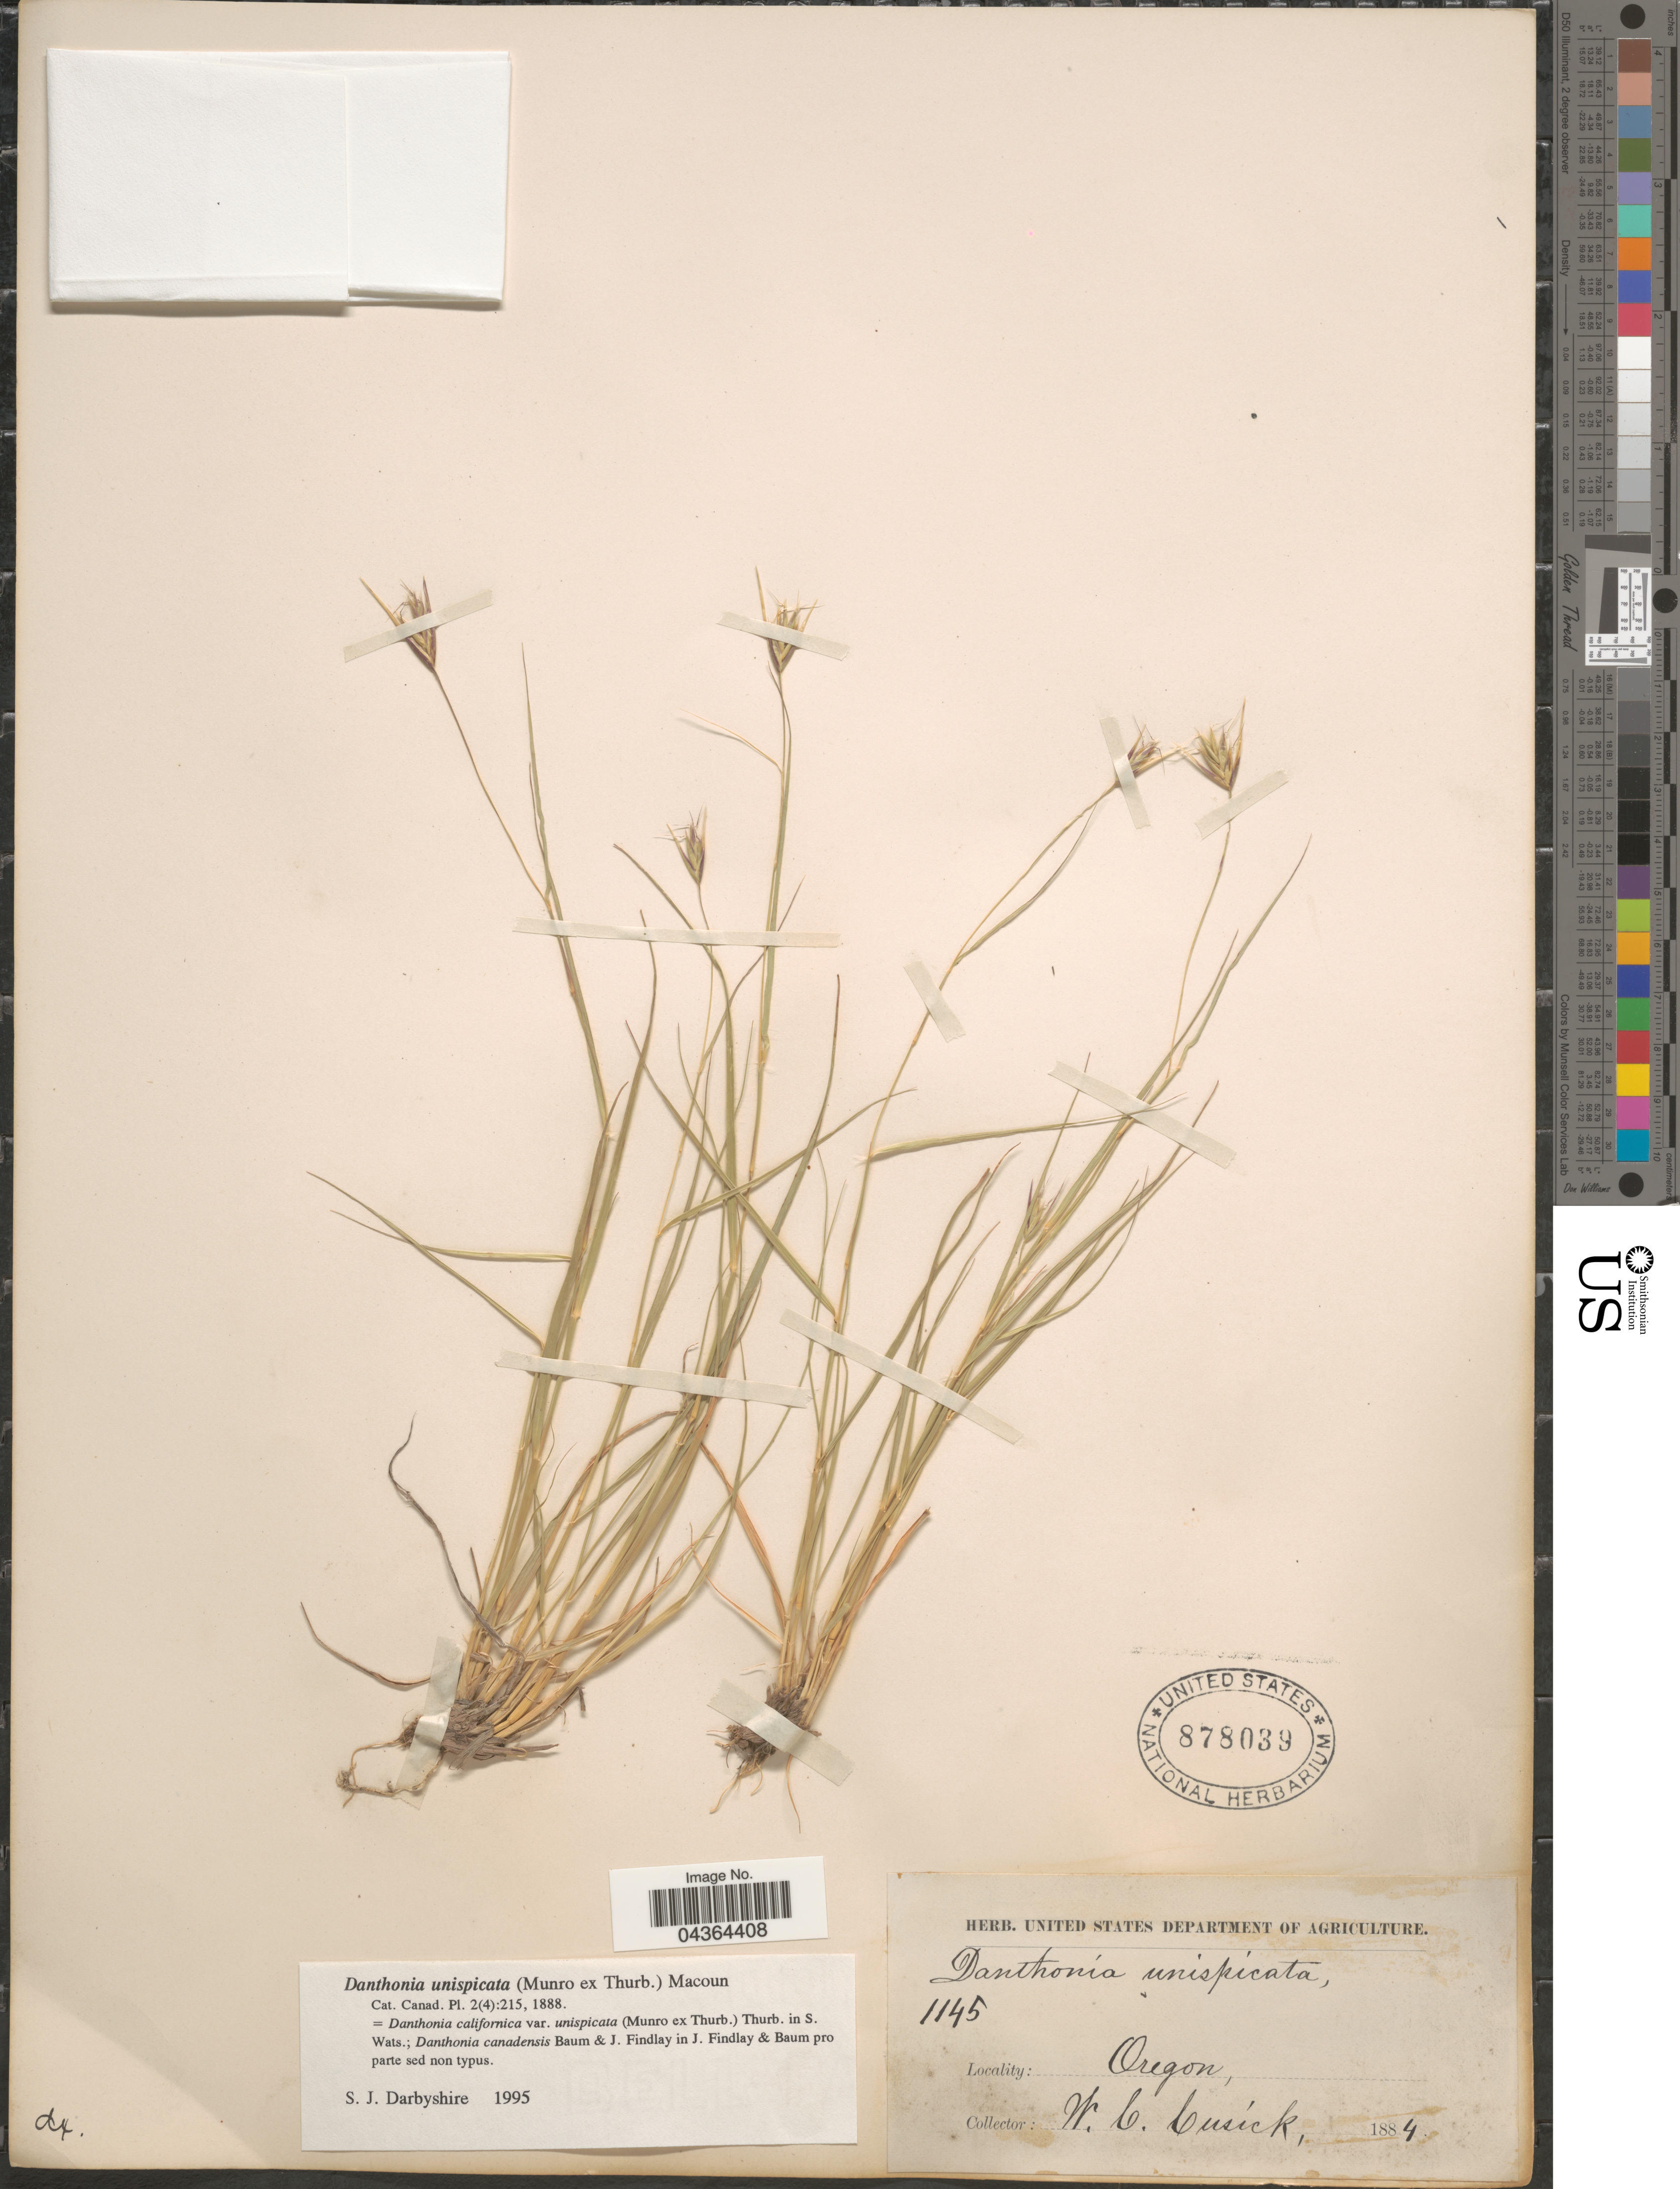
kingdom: Plantae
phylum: Tracheophyta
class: Liliopsida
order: Poales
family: Poaceae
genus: Danthonia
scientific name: Danthonia unispicata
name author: (Thurb.) Munro ex Macoun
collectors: W. C. Cusick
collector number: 1145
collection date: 1884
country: United States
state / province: Oregon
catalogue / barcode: US 878039